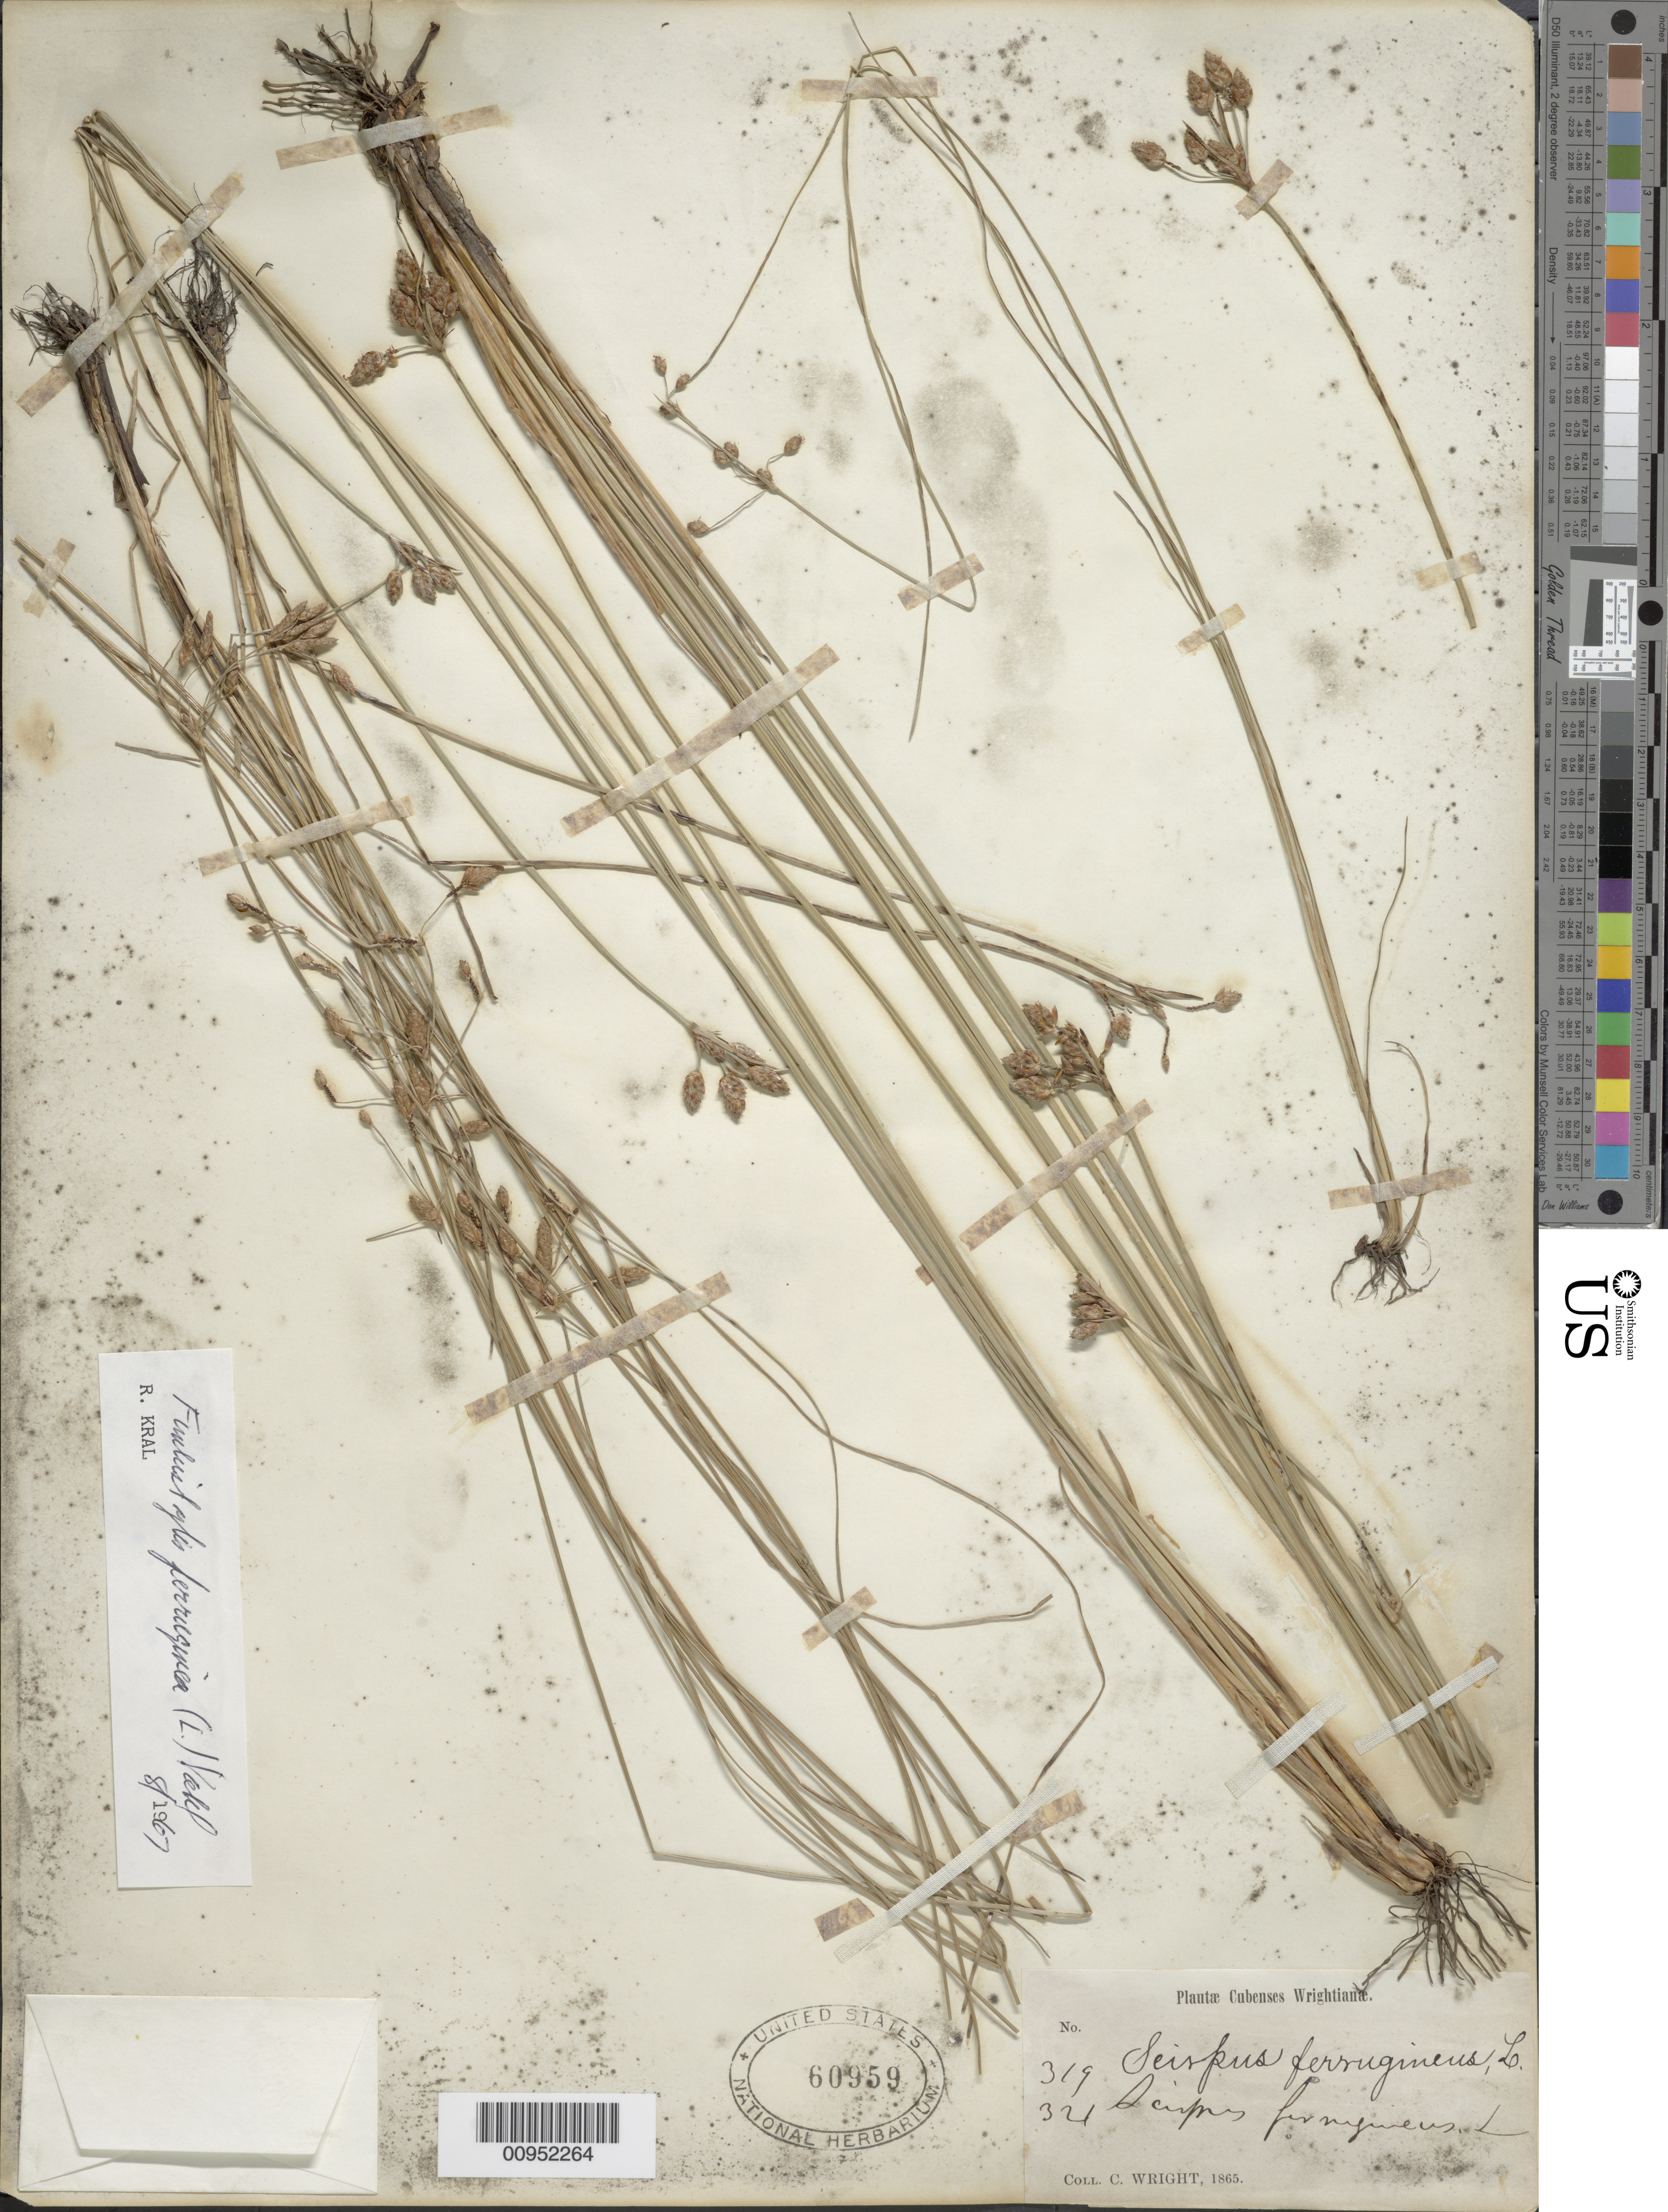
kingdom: Plantae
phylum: Tracheophyta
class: Liliopsida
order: Poales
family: Cyperaceae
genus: Fimbristylis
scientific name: Fimbristylis ferruginea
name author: (L.) Vahl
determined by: Kral, Robert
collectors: C. Wright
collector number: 319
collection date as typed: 1865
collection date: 1865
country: Cuba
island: Cuba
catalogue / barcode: US 60959